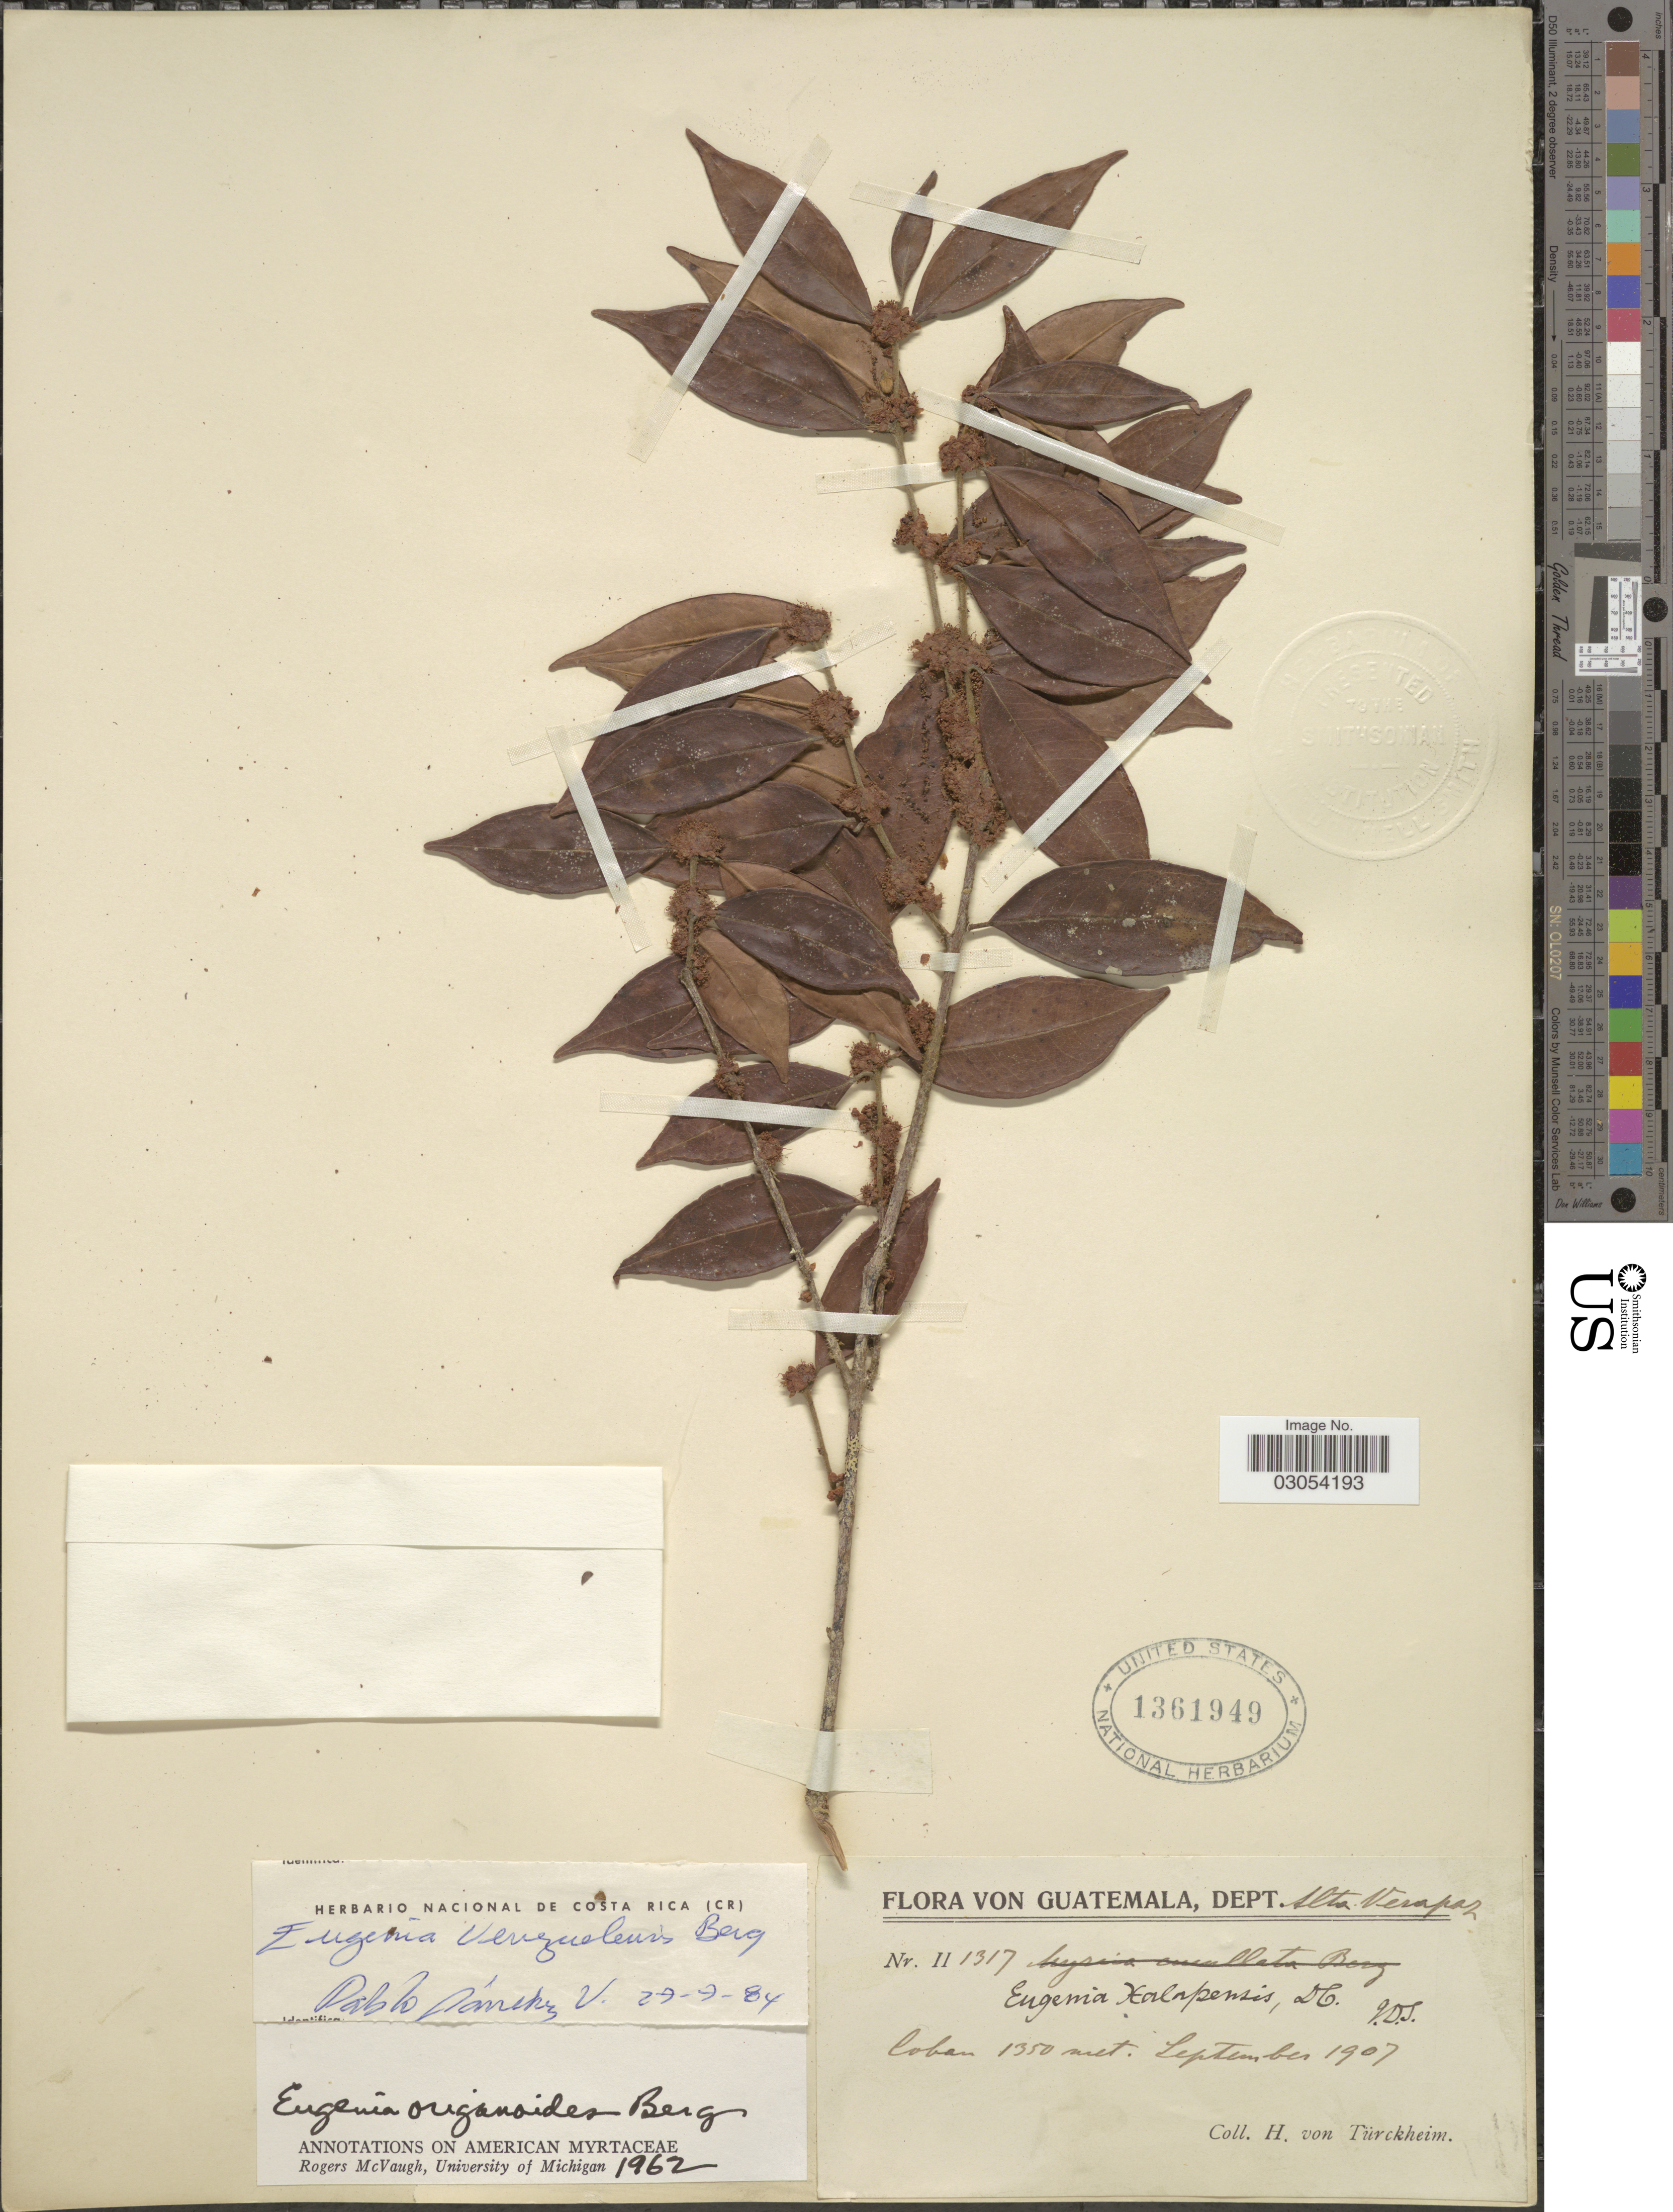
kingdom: Plantae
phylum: Tracheophyta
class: Magnoliopsida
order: Myrtales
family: Myrtaceae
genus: Eugenia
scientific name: Eugenia venezuelensis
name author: O. Berg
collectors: H. von Türckheim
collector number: II1317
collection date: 1907-09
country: Guatemala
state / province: Alta Verapaz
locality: Dept. Alta Verapaz. Coban.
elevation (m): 1350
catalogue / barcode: US 1361949